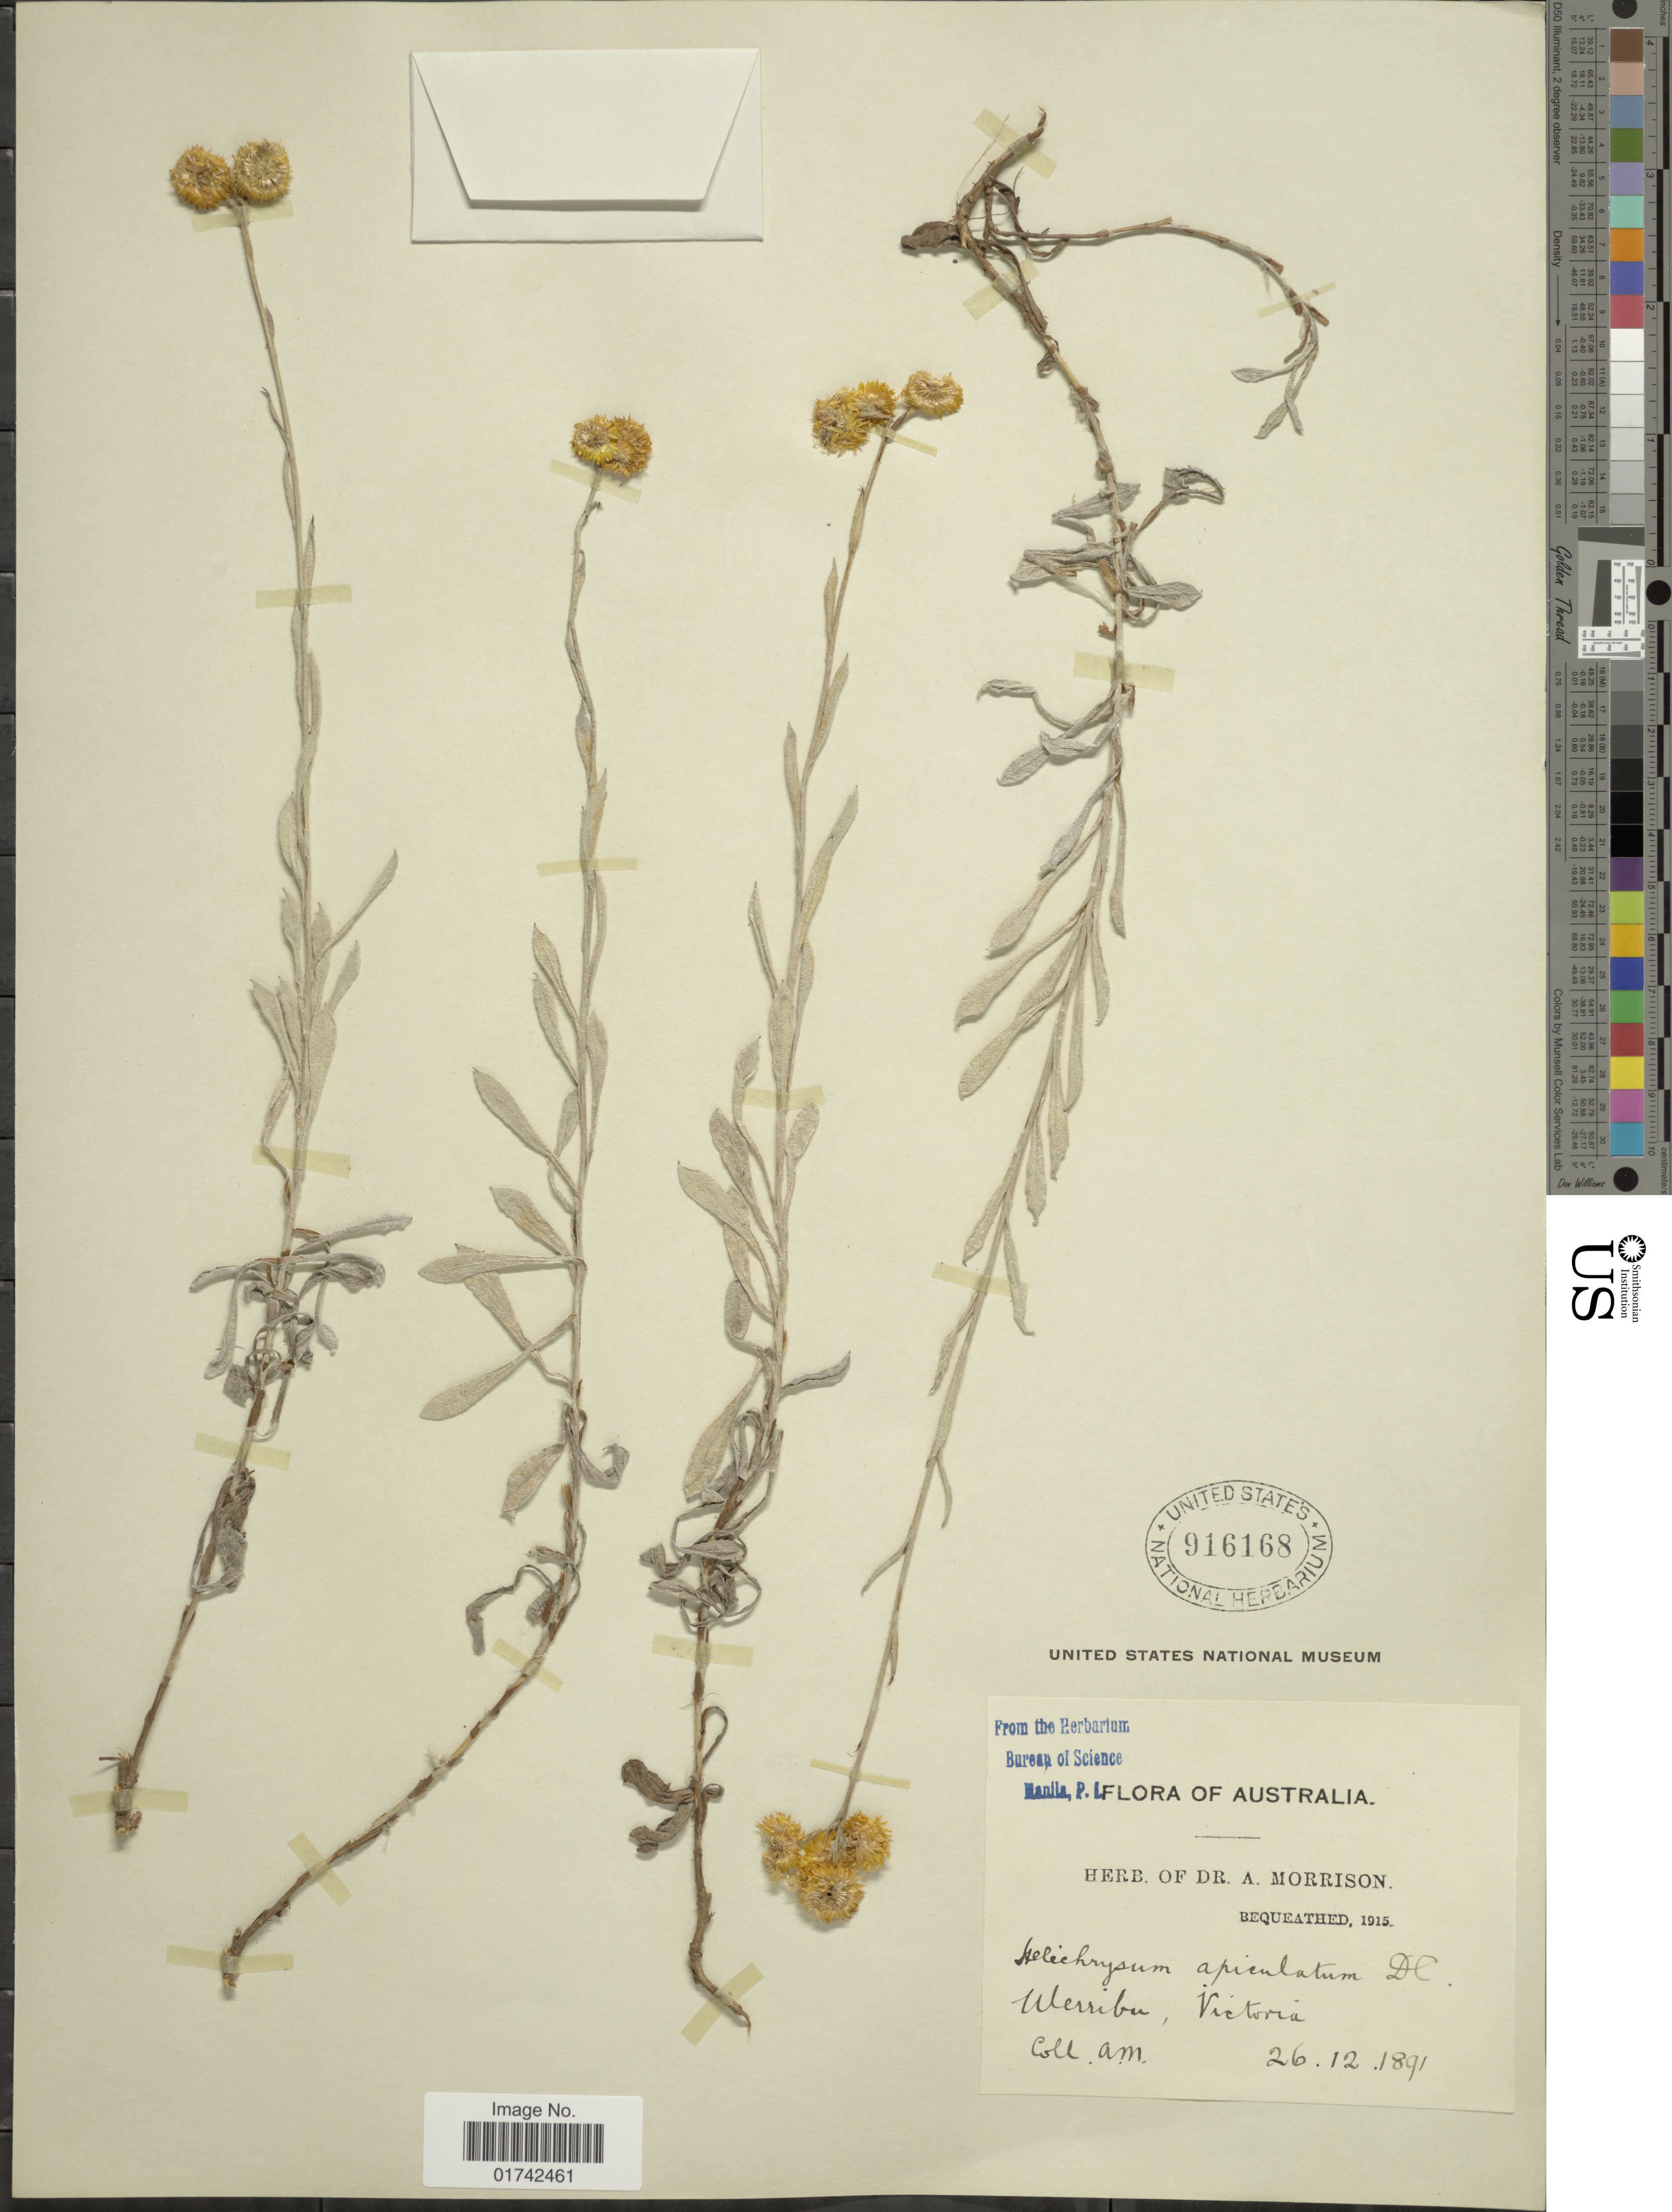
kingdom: Plantae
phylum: Tracheophyta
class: Magnoliopsida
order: Asterales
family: Asteraceae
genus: Helichrysum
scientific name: Helichrysum apiculatum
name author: (Labill.) D. Don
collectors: A. Morrison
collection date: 1891-12-26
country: Australia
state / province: Victoria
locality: Werribu, Victoria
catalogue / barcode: US 916168